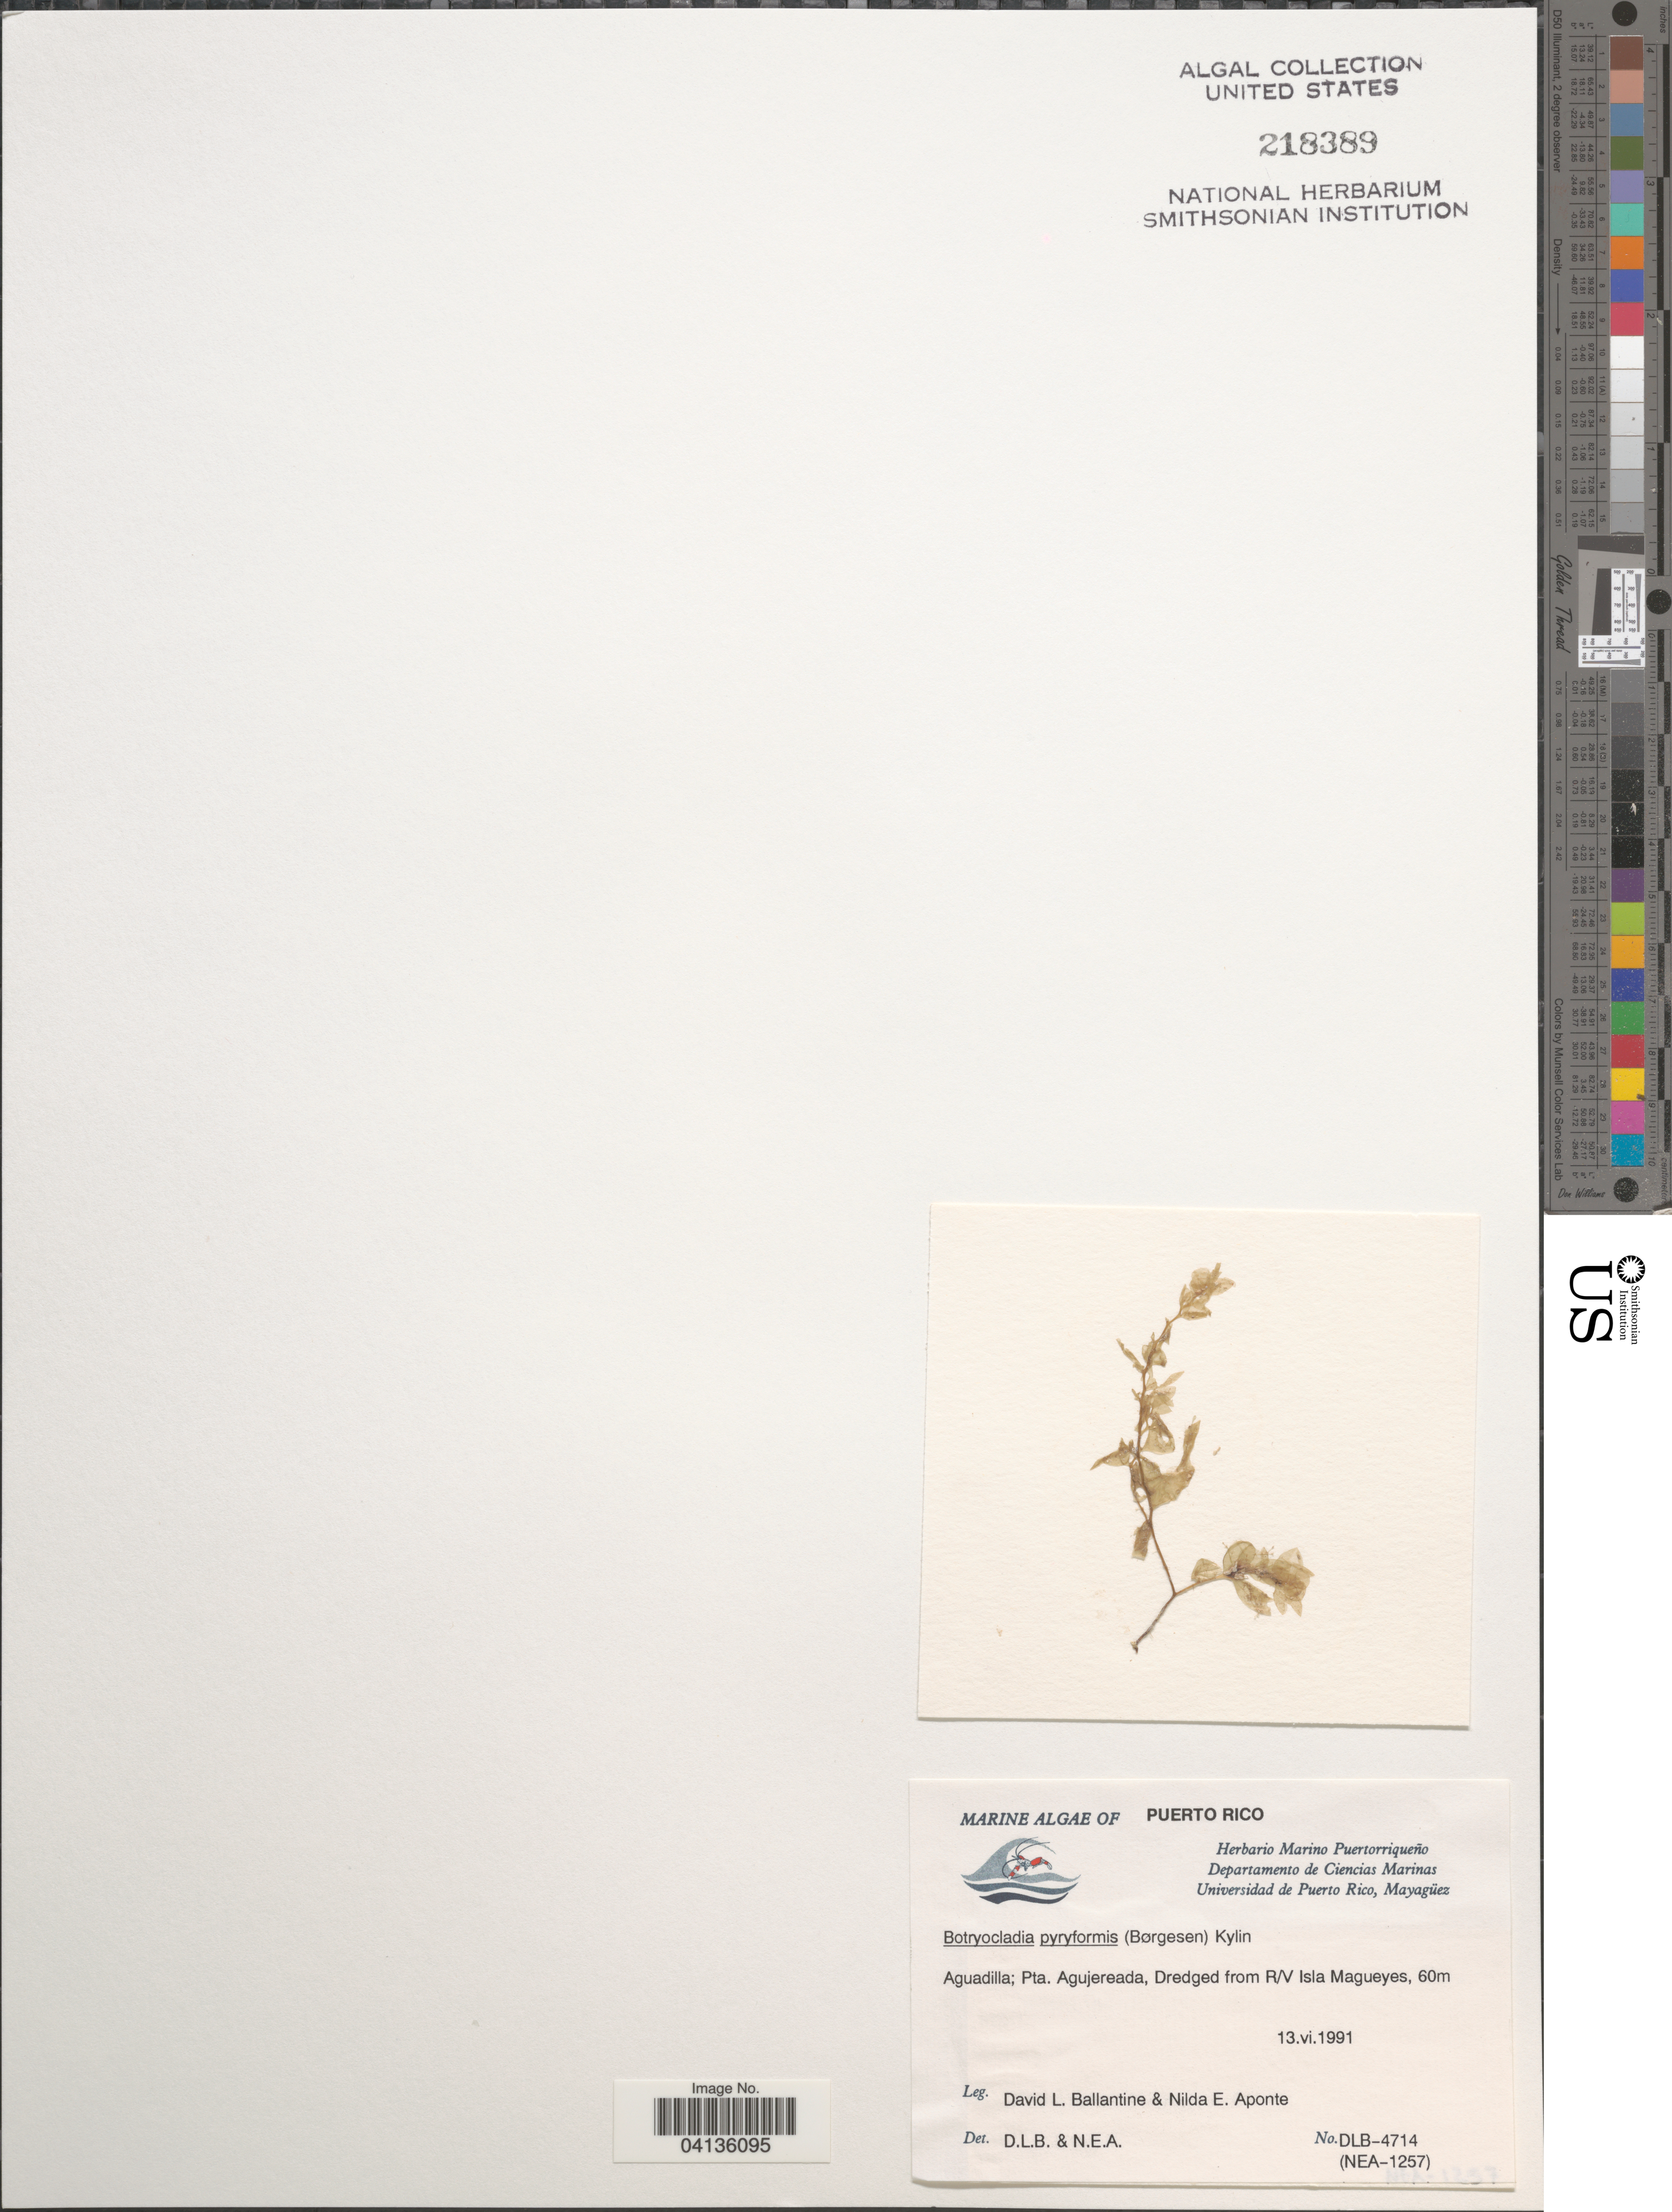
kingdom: Plantae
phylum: Rhodophyta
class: Florideophyceae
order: Rhodymeniales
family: Rhodymeniaceae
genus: Botryocladia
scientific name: Botryocladia pyriformis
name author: (Børgesen) Kylin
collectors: D.L. Ballantine & N. E. Aponte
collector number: DLB-4714/(NEA-1257)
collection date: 1991-06-13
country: Puerto Rico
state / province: Aguadilla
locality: Pta. Agujereada, Dredged from R/V Isla Magueyes.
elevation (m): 60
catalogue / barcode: US 218389